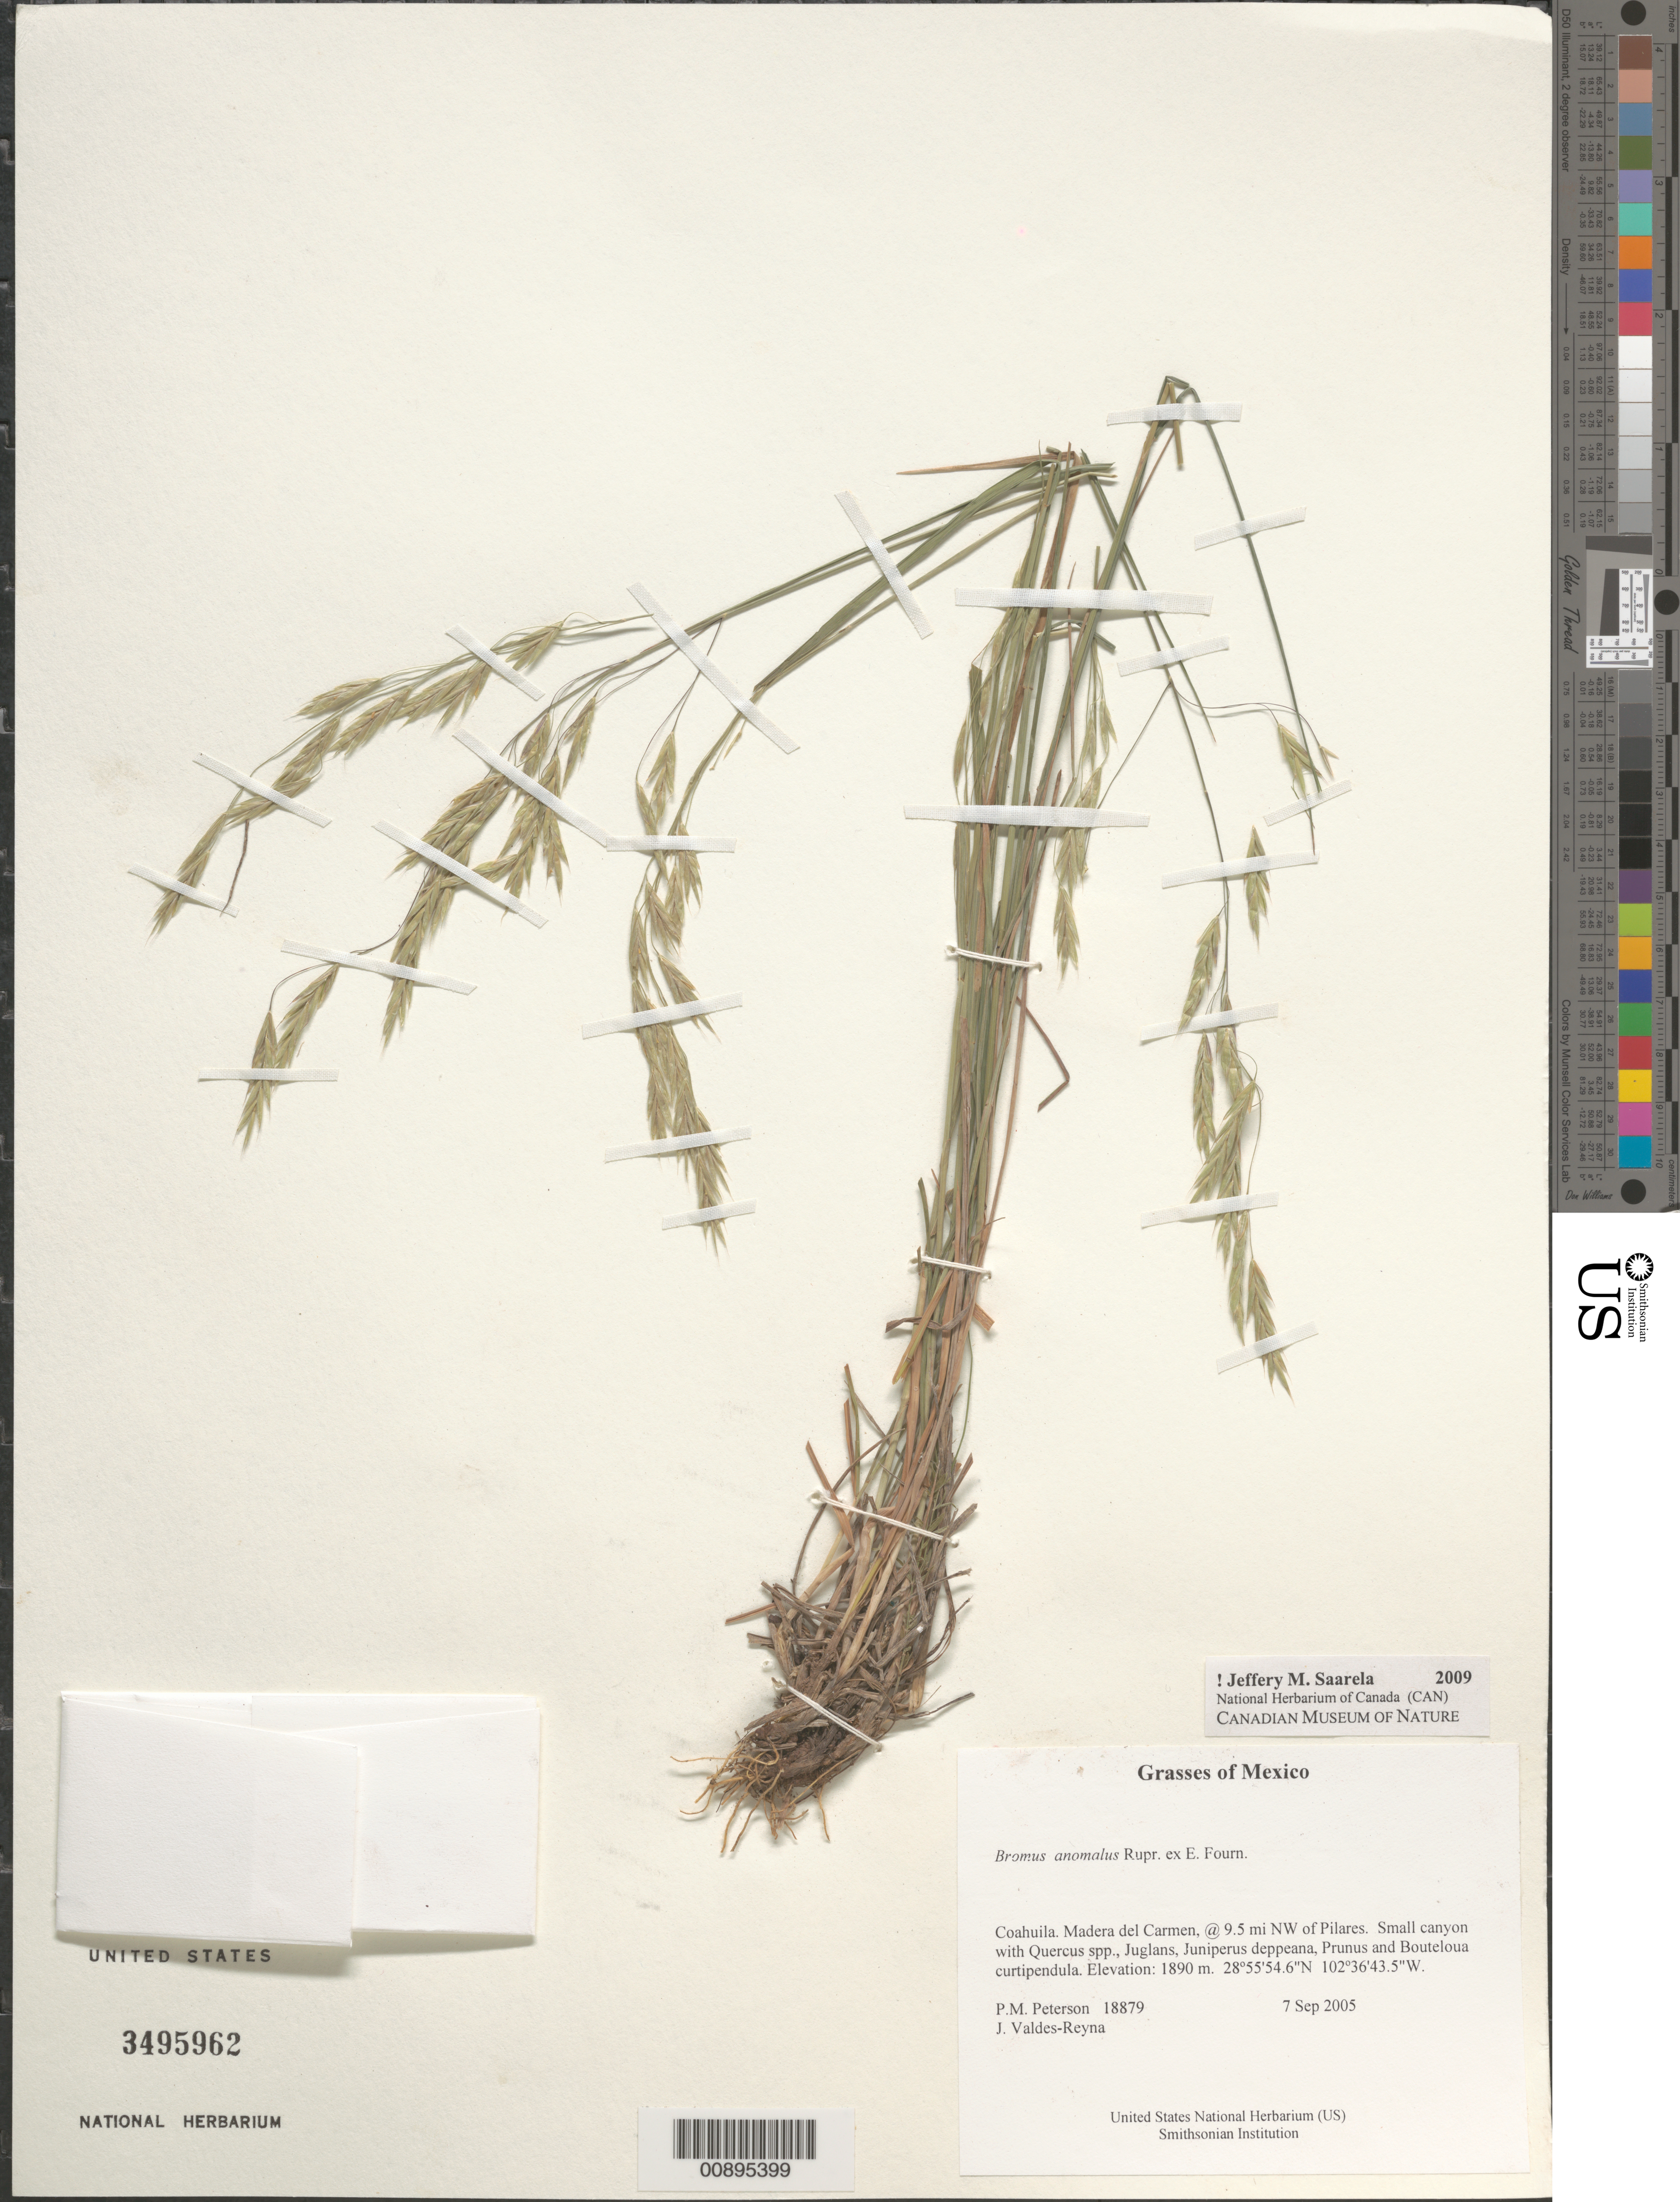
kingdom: Plantae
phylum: Tracheophyta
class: Liliopsida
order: Poales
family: Poaceae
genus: Bromus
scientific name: Bromus anomalus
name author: Rupr. ex E. Fourn.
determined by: Saarela, J. M., (CAN), Canadian Museum of Nature (CANADA)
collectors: P. M. Peterson & J. Valdés-Reyna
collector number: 18879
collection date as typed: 07 Sep 2005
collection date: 2005-09-07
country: Mexico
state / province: Coahuila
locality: Madera del Carmen, @ 9.5 mi NW of Pilares. Small canyon with Quercus spp., Juglans, Juniperus deppeana, Prunus and Bouteloua curtipendula.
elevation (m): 1890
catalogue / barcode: US 3495962